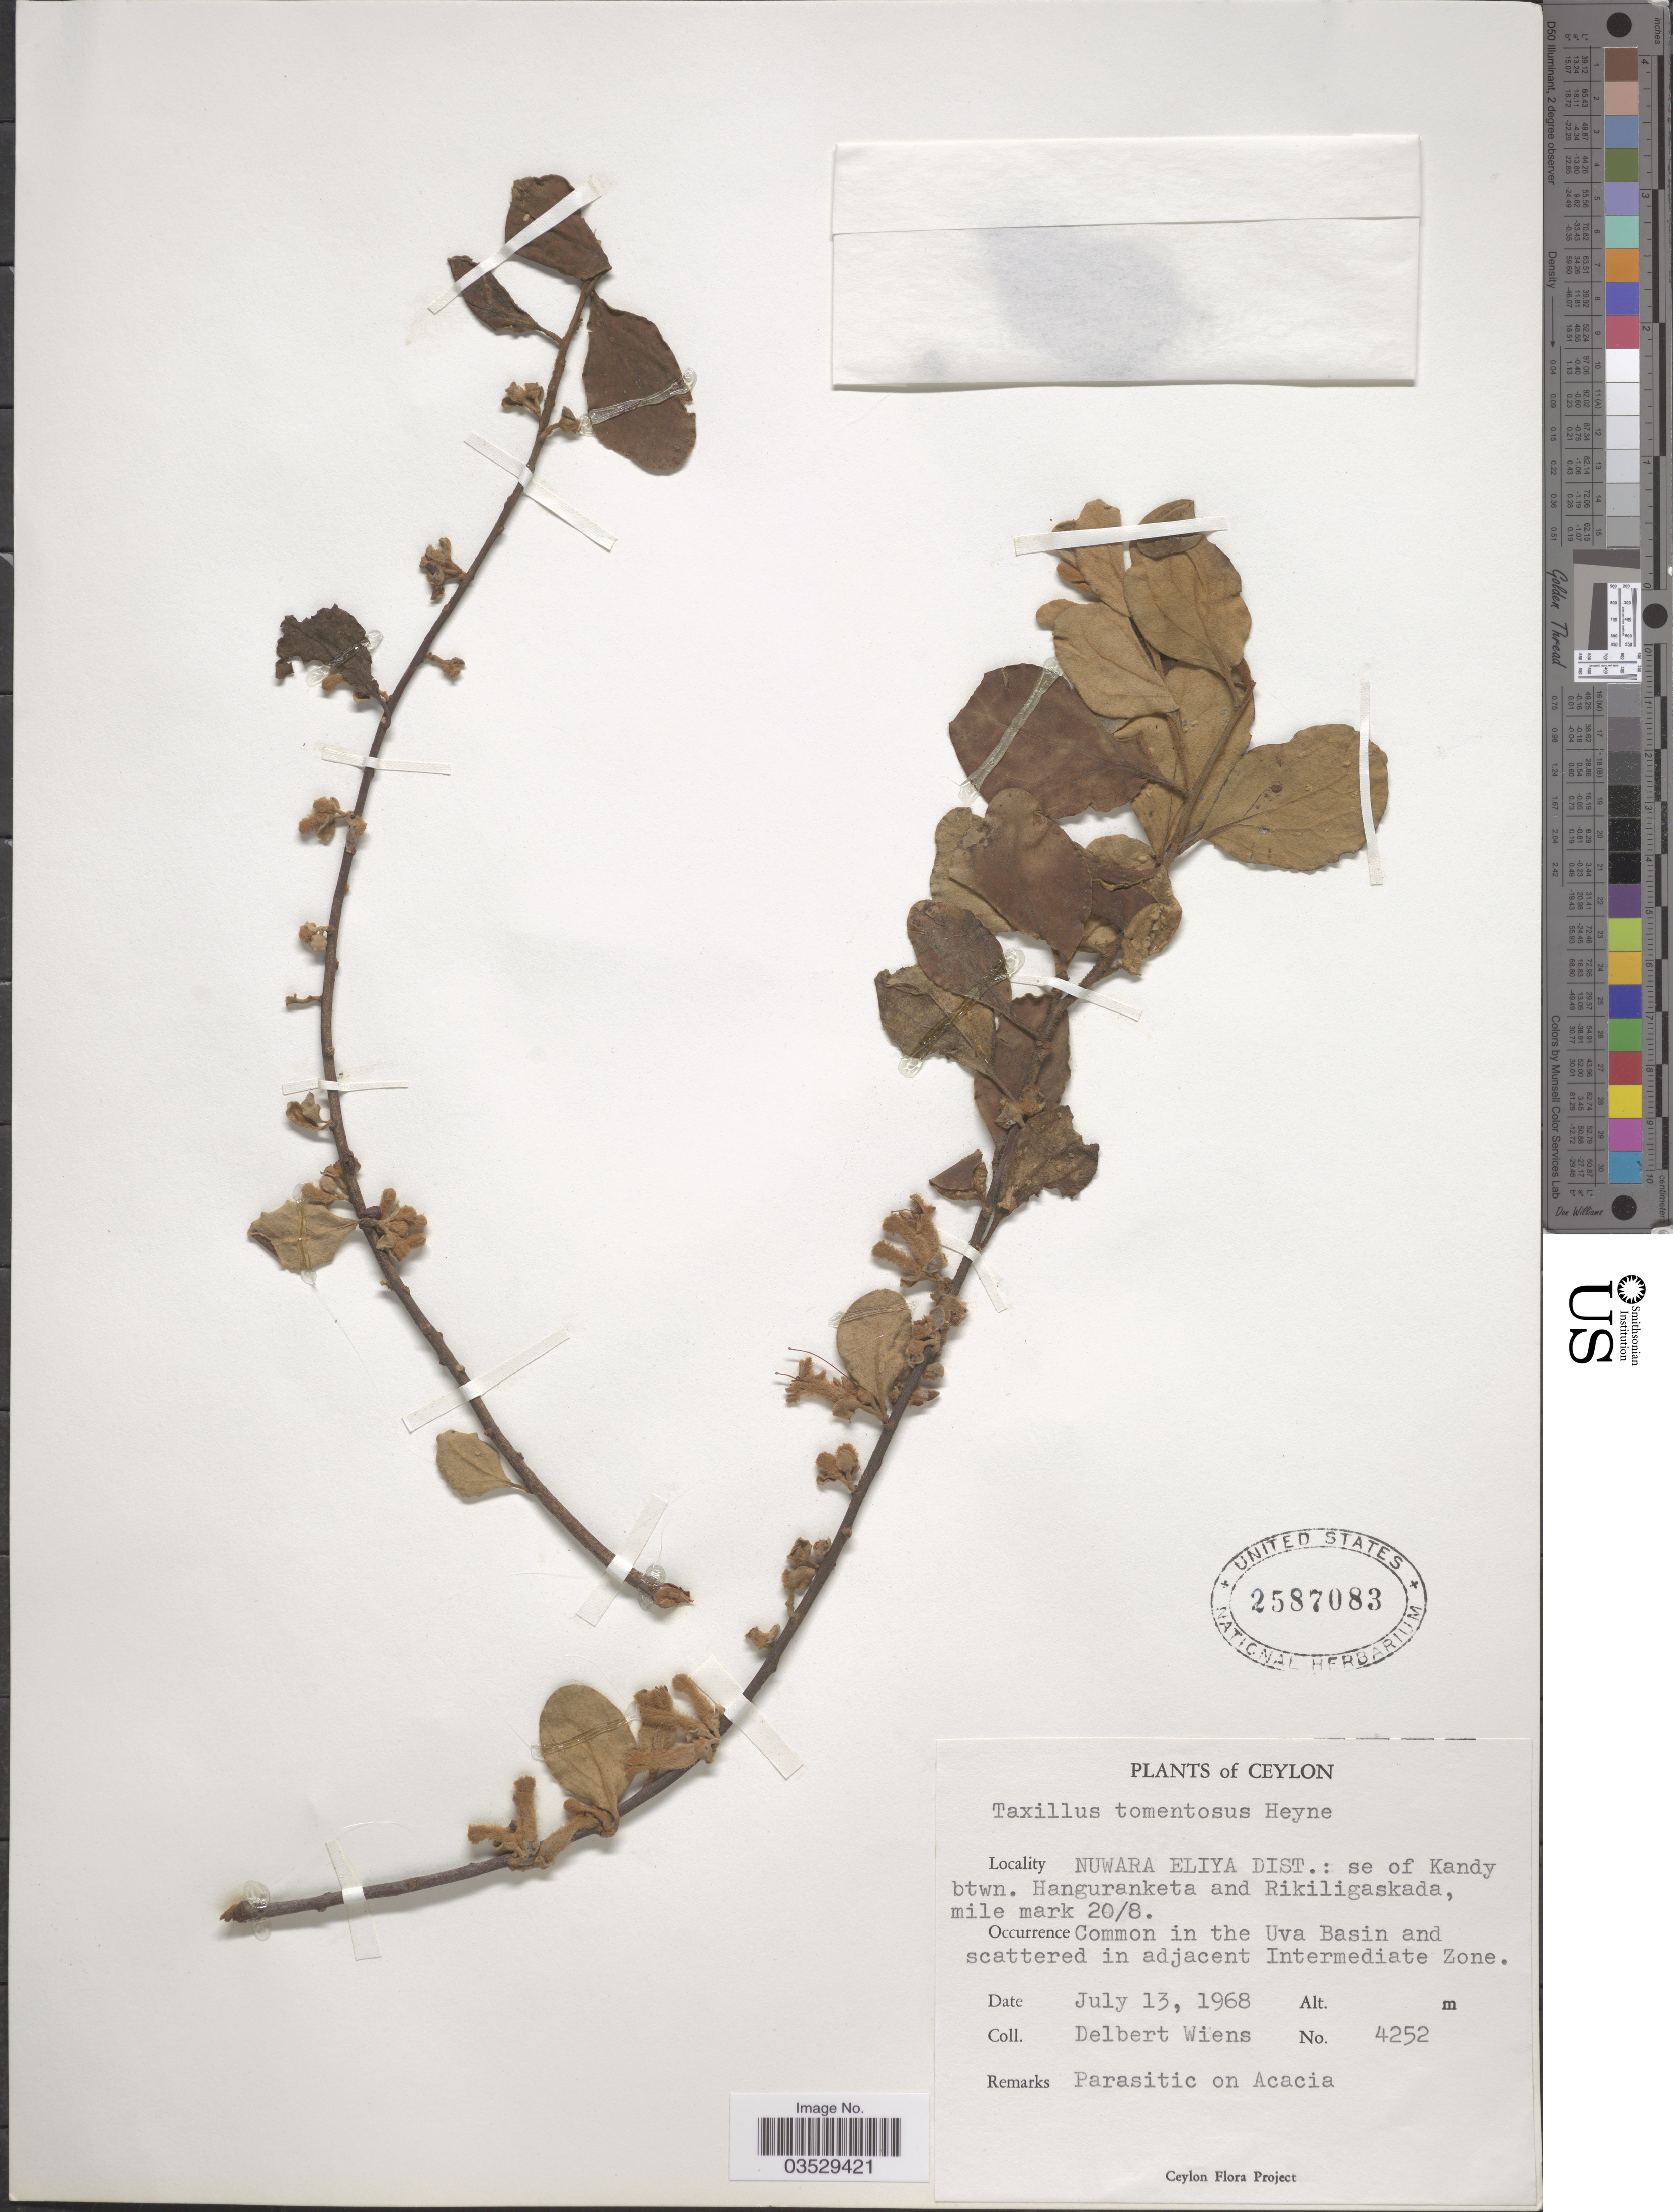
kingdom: Plantae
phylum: Tracheophyta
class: Magnoliopsida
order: Santalales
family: Loranthaceae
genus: Taxillus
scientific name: Taxillus tomentosus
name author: Tiegh.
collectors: D. Wiens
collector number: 4252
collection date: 1968-07-13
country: Sri Lanka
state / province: Uva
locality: Ceylon. Nuwara Eliya Dist.: se of Kandy btwn. Hanguranketa and Rikiligaskada, mile mark 20/8. Common in the Uva Basin and scattered in adjacent Intermediate Zone.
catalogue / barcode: US 2587083